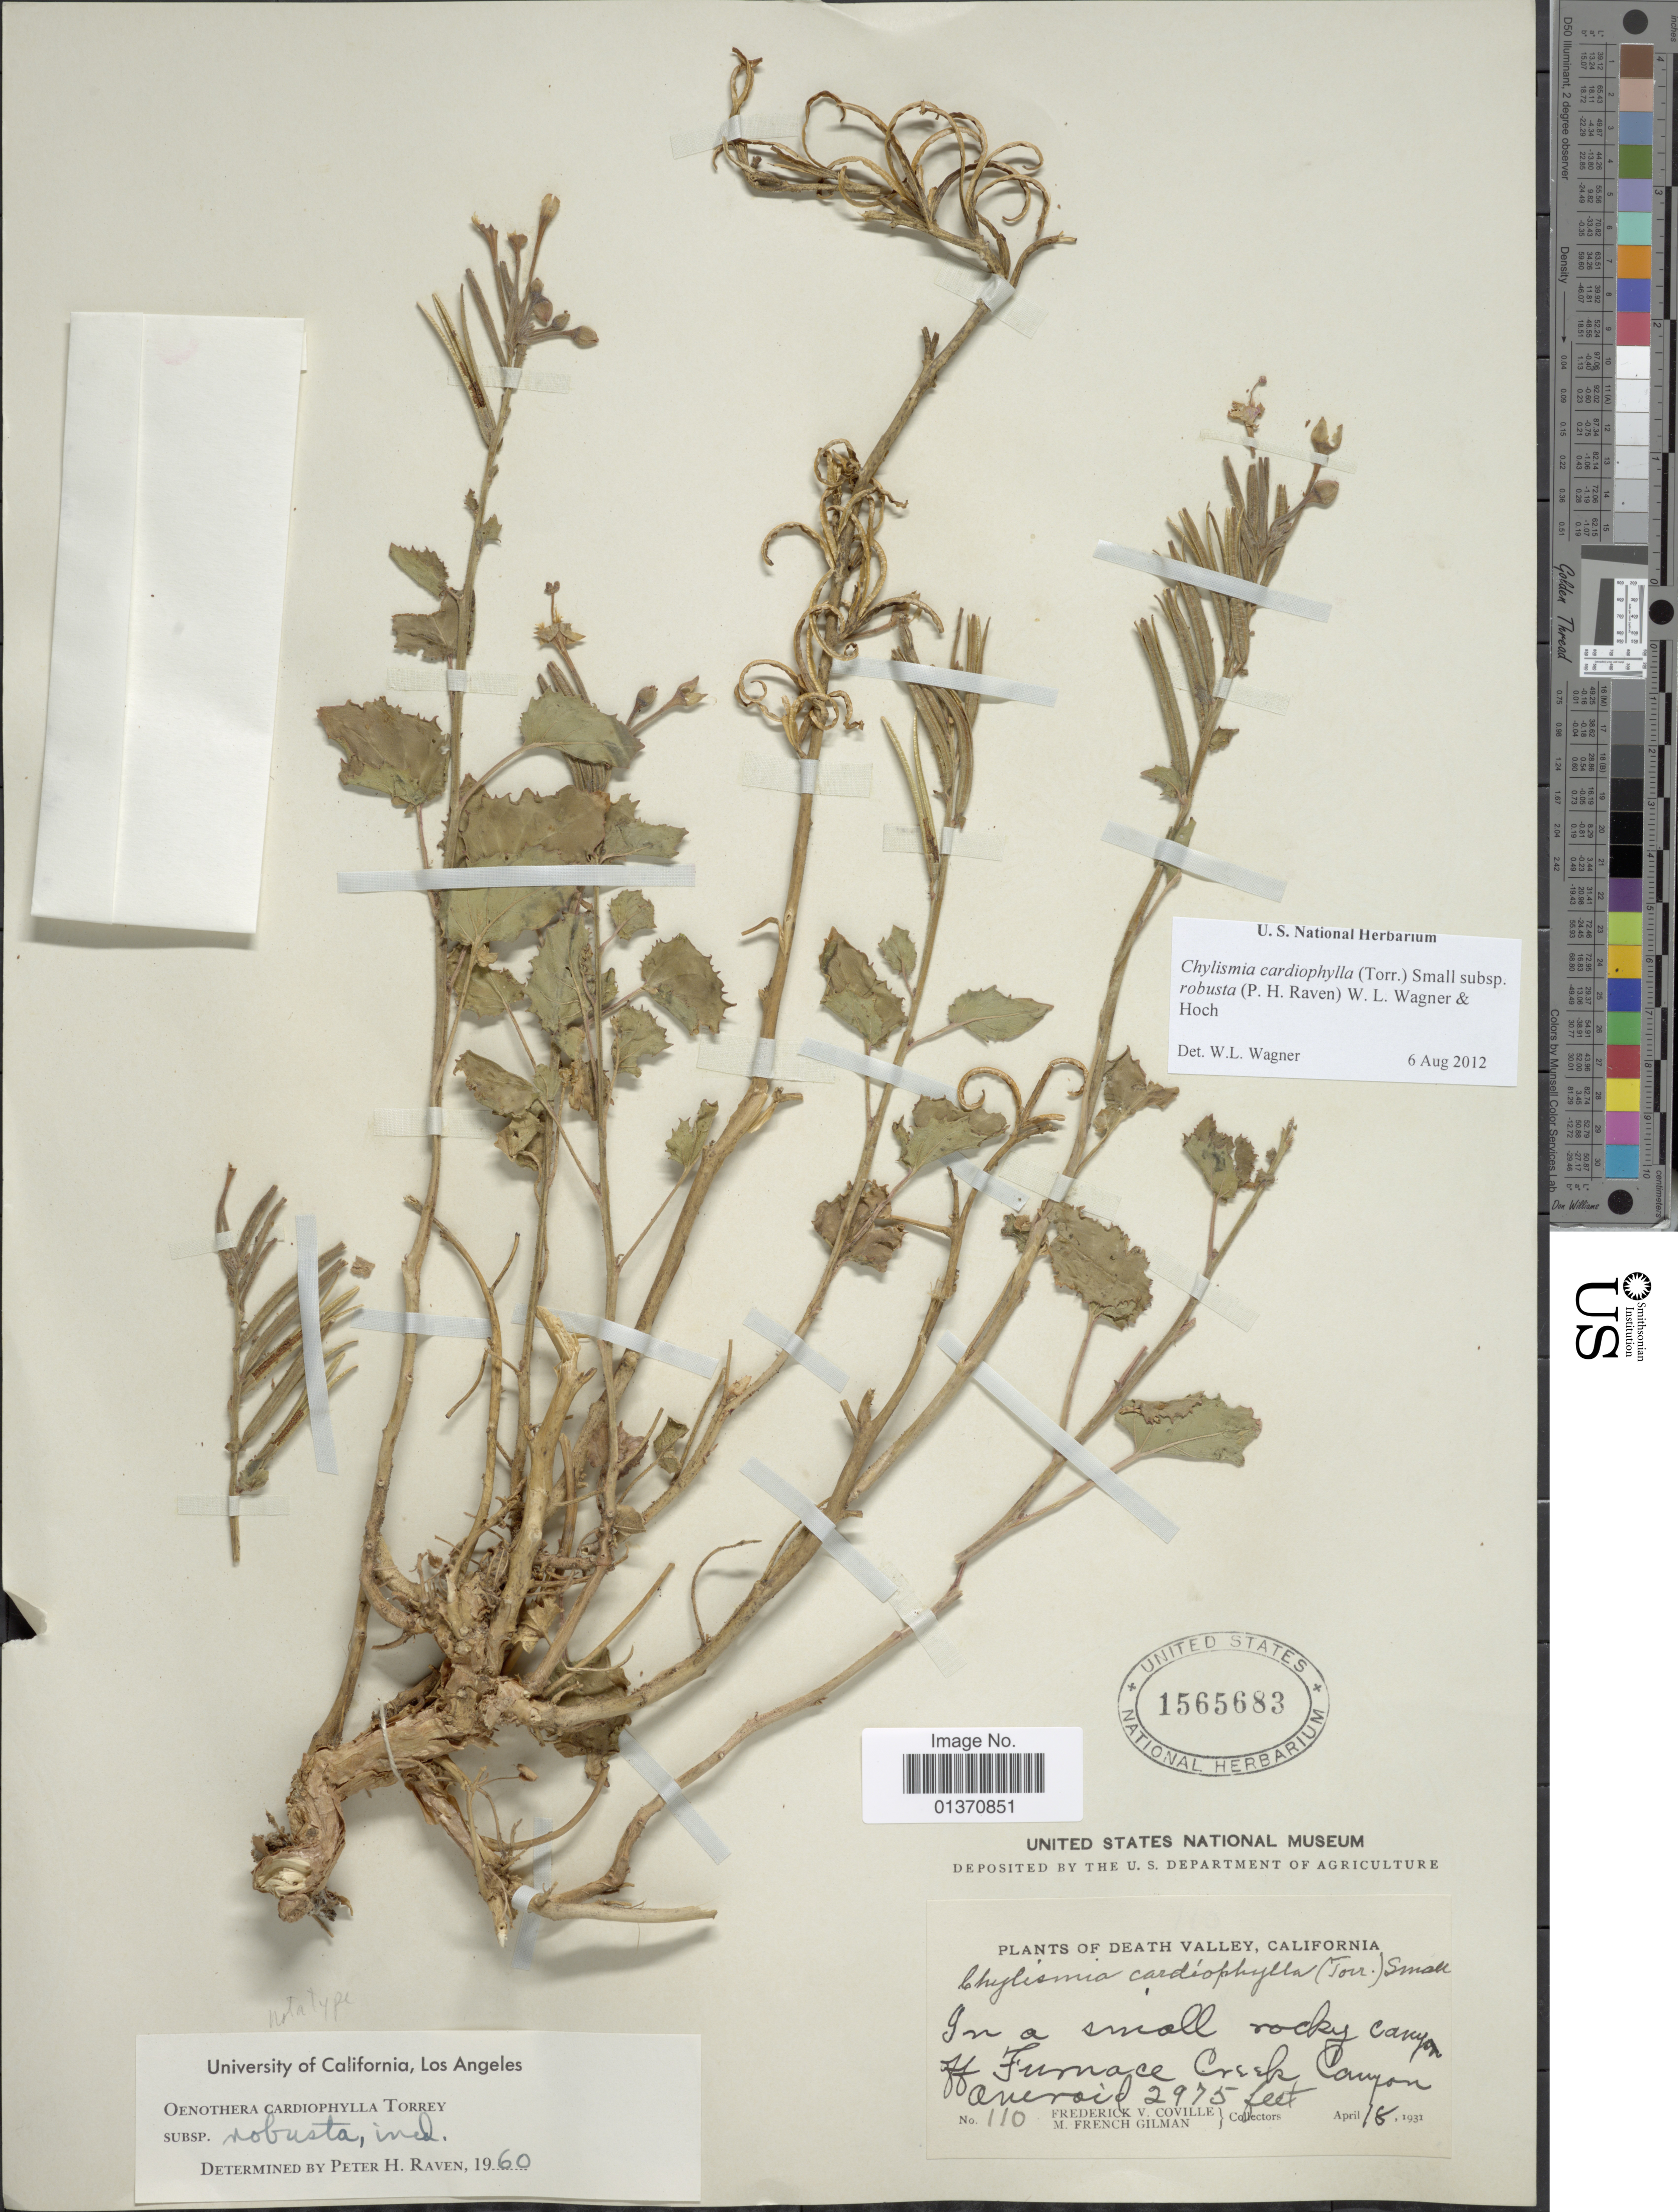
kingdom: Plantae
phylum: Tracheophyta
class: Magnoliopsida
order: Myrtales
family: Onagraceae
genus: Chylismia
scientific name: Chylismia cardiophylla subsp. robusta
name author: (P.H. Raven) W.L. Wagner & Hoch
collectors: F. V. Coville & M. F. Gilman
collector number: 110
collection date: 1931-04-18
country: United States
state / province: California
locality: Death Valley, In a small rocky canyon off Furnace Creek Canyon Aneroid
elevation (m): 907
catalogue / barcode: US 1565683